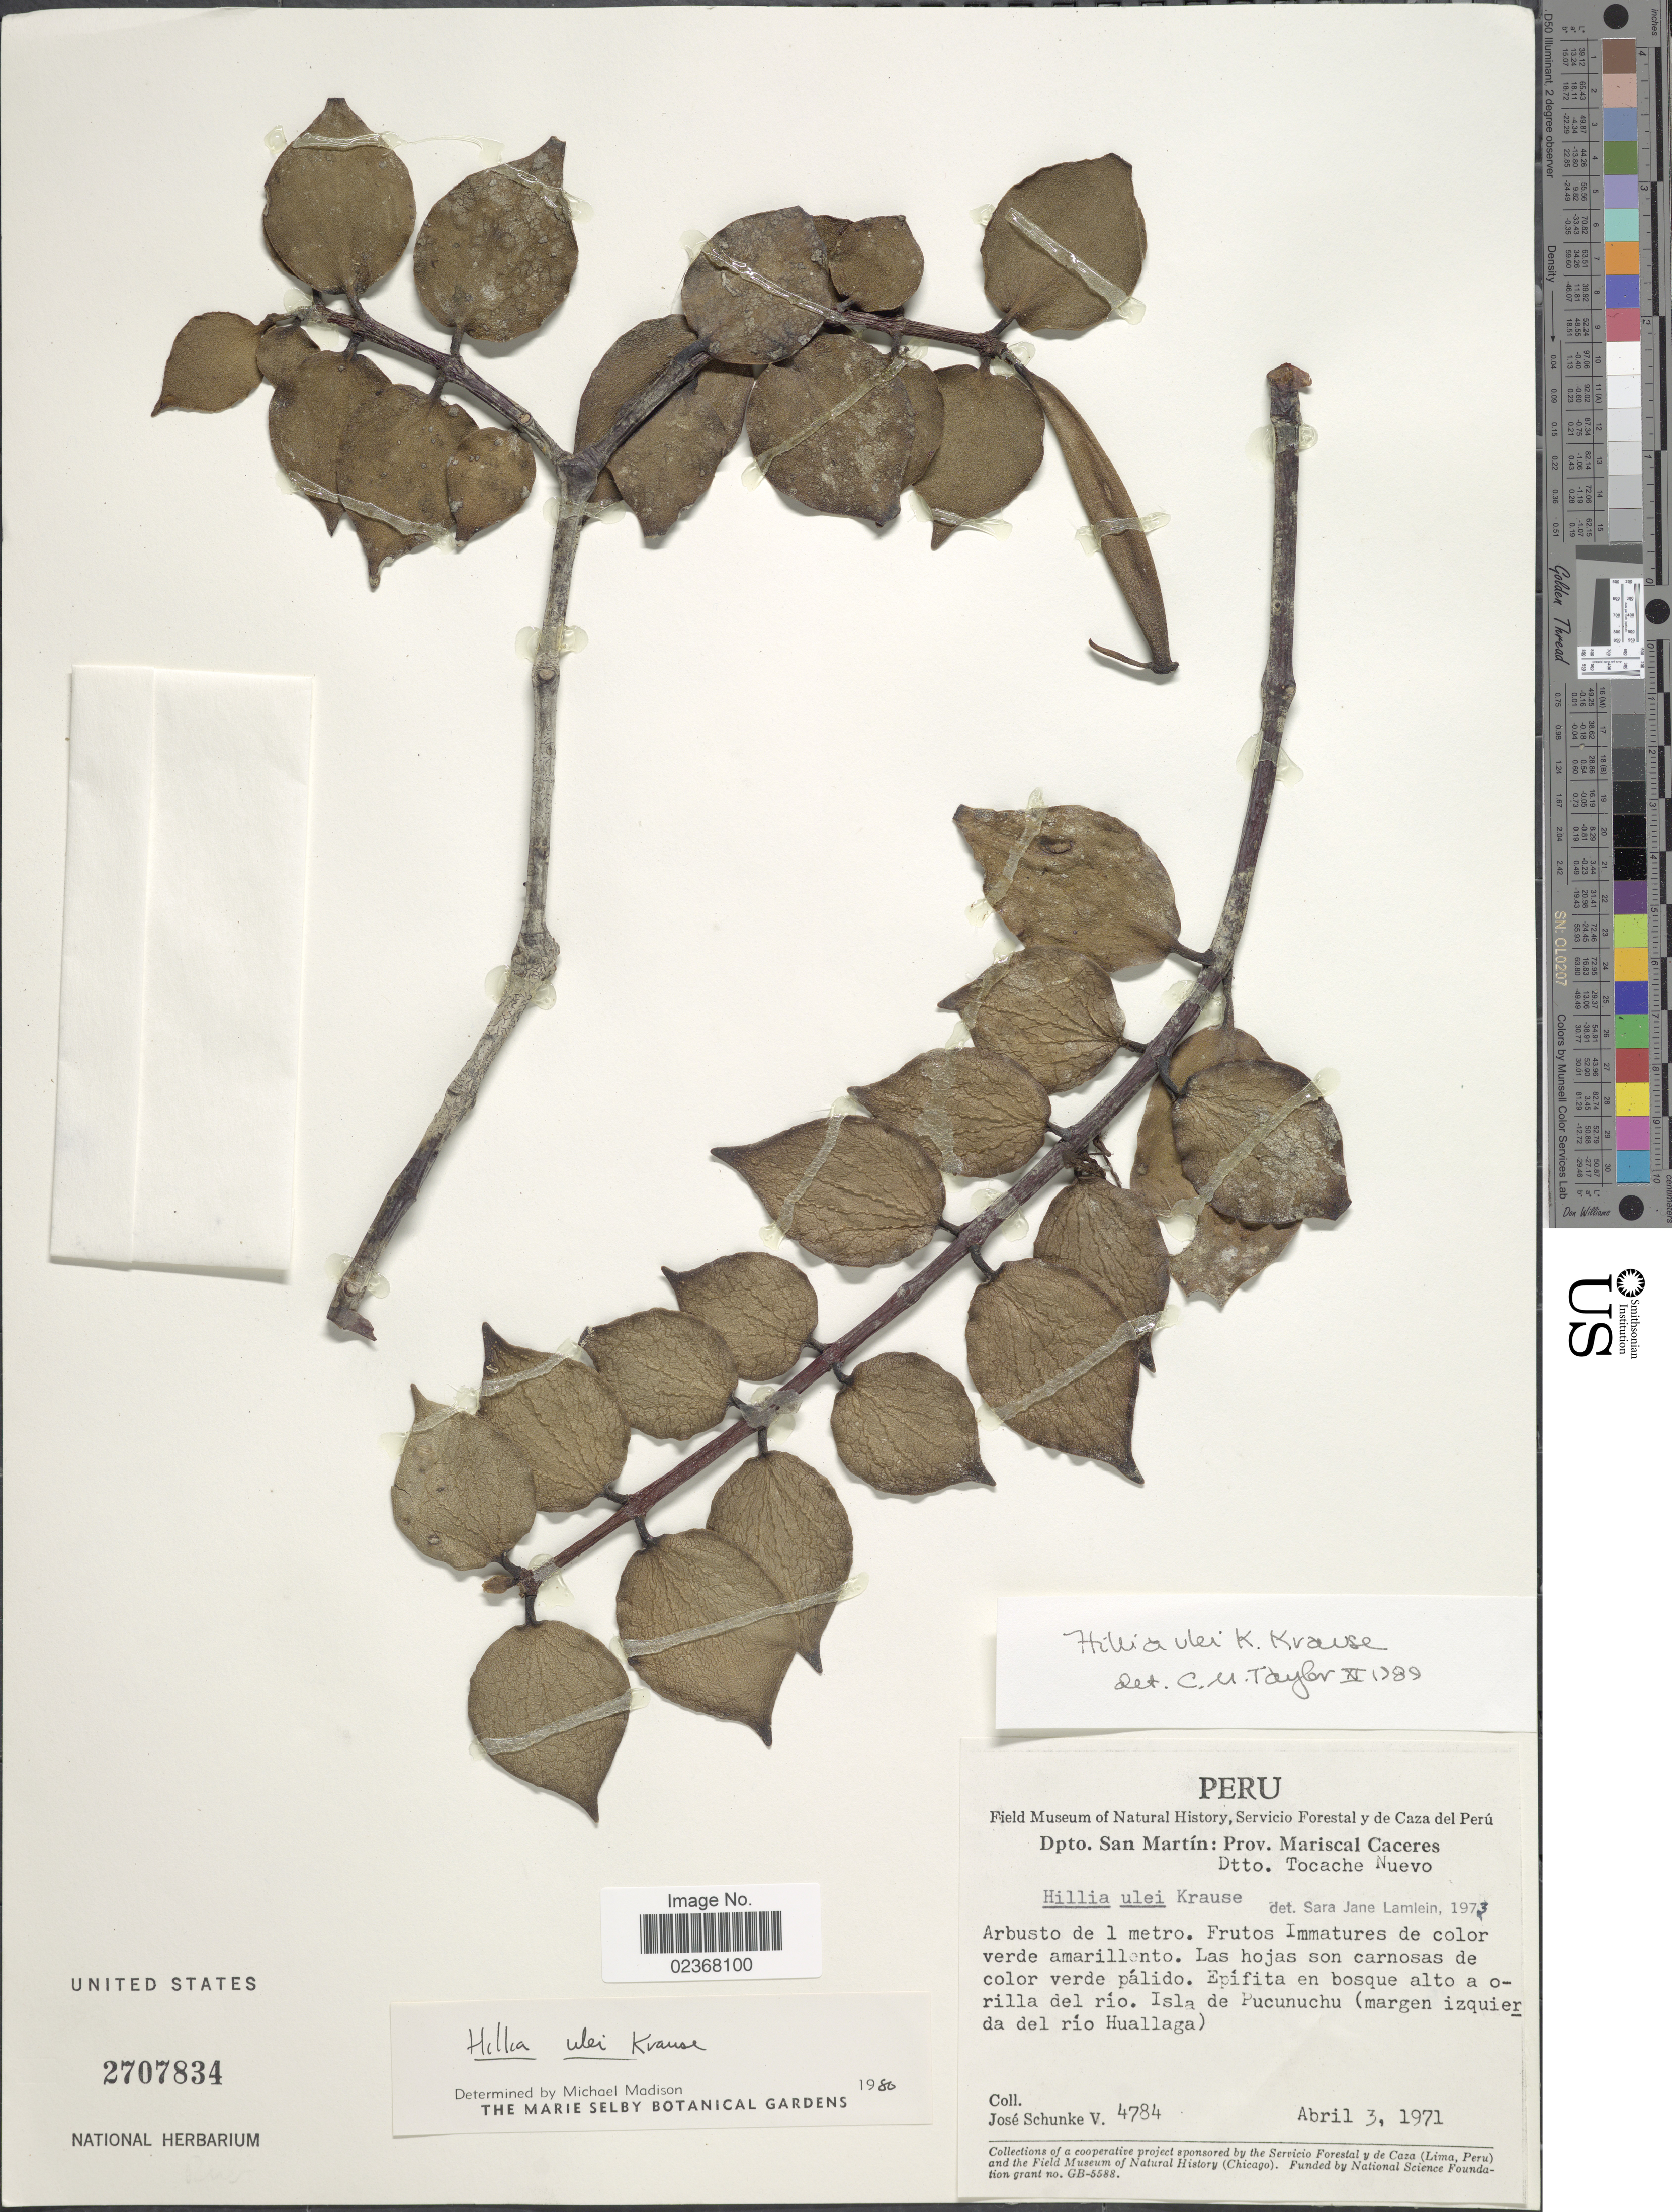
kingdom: Plantae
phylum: Tracheophyta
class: Magnoliopsida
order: Gentianales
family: Rubiaceae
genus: Hillia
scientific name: Hillia ulei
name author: K. Schum.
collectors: J. Schunke Vigo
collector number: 4784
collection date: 1971-04-03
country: Peru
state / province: San Martín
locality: Dpto. San Martin: prov. Mariscal Caceres, Dtto. Tocache Nuevo. Epifita en bosque alto a orilla del rio, Isla de Pucunuchu (margen izquierda del rio Huallaga)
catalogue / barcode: US 2707834